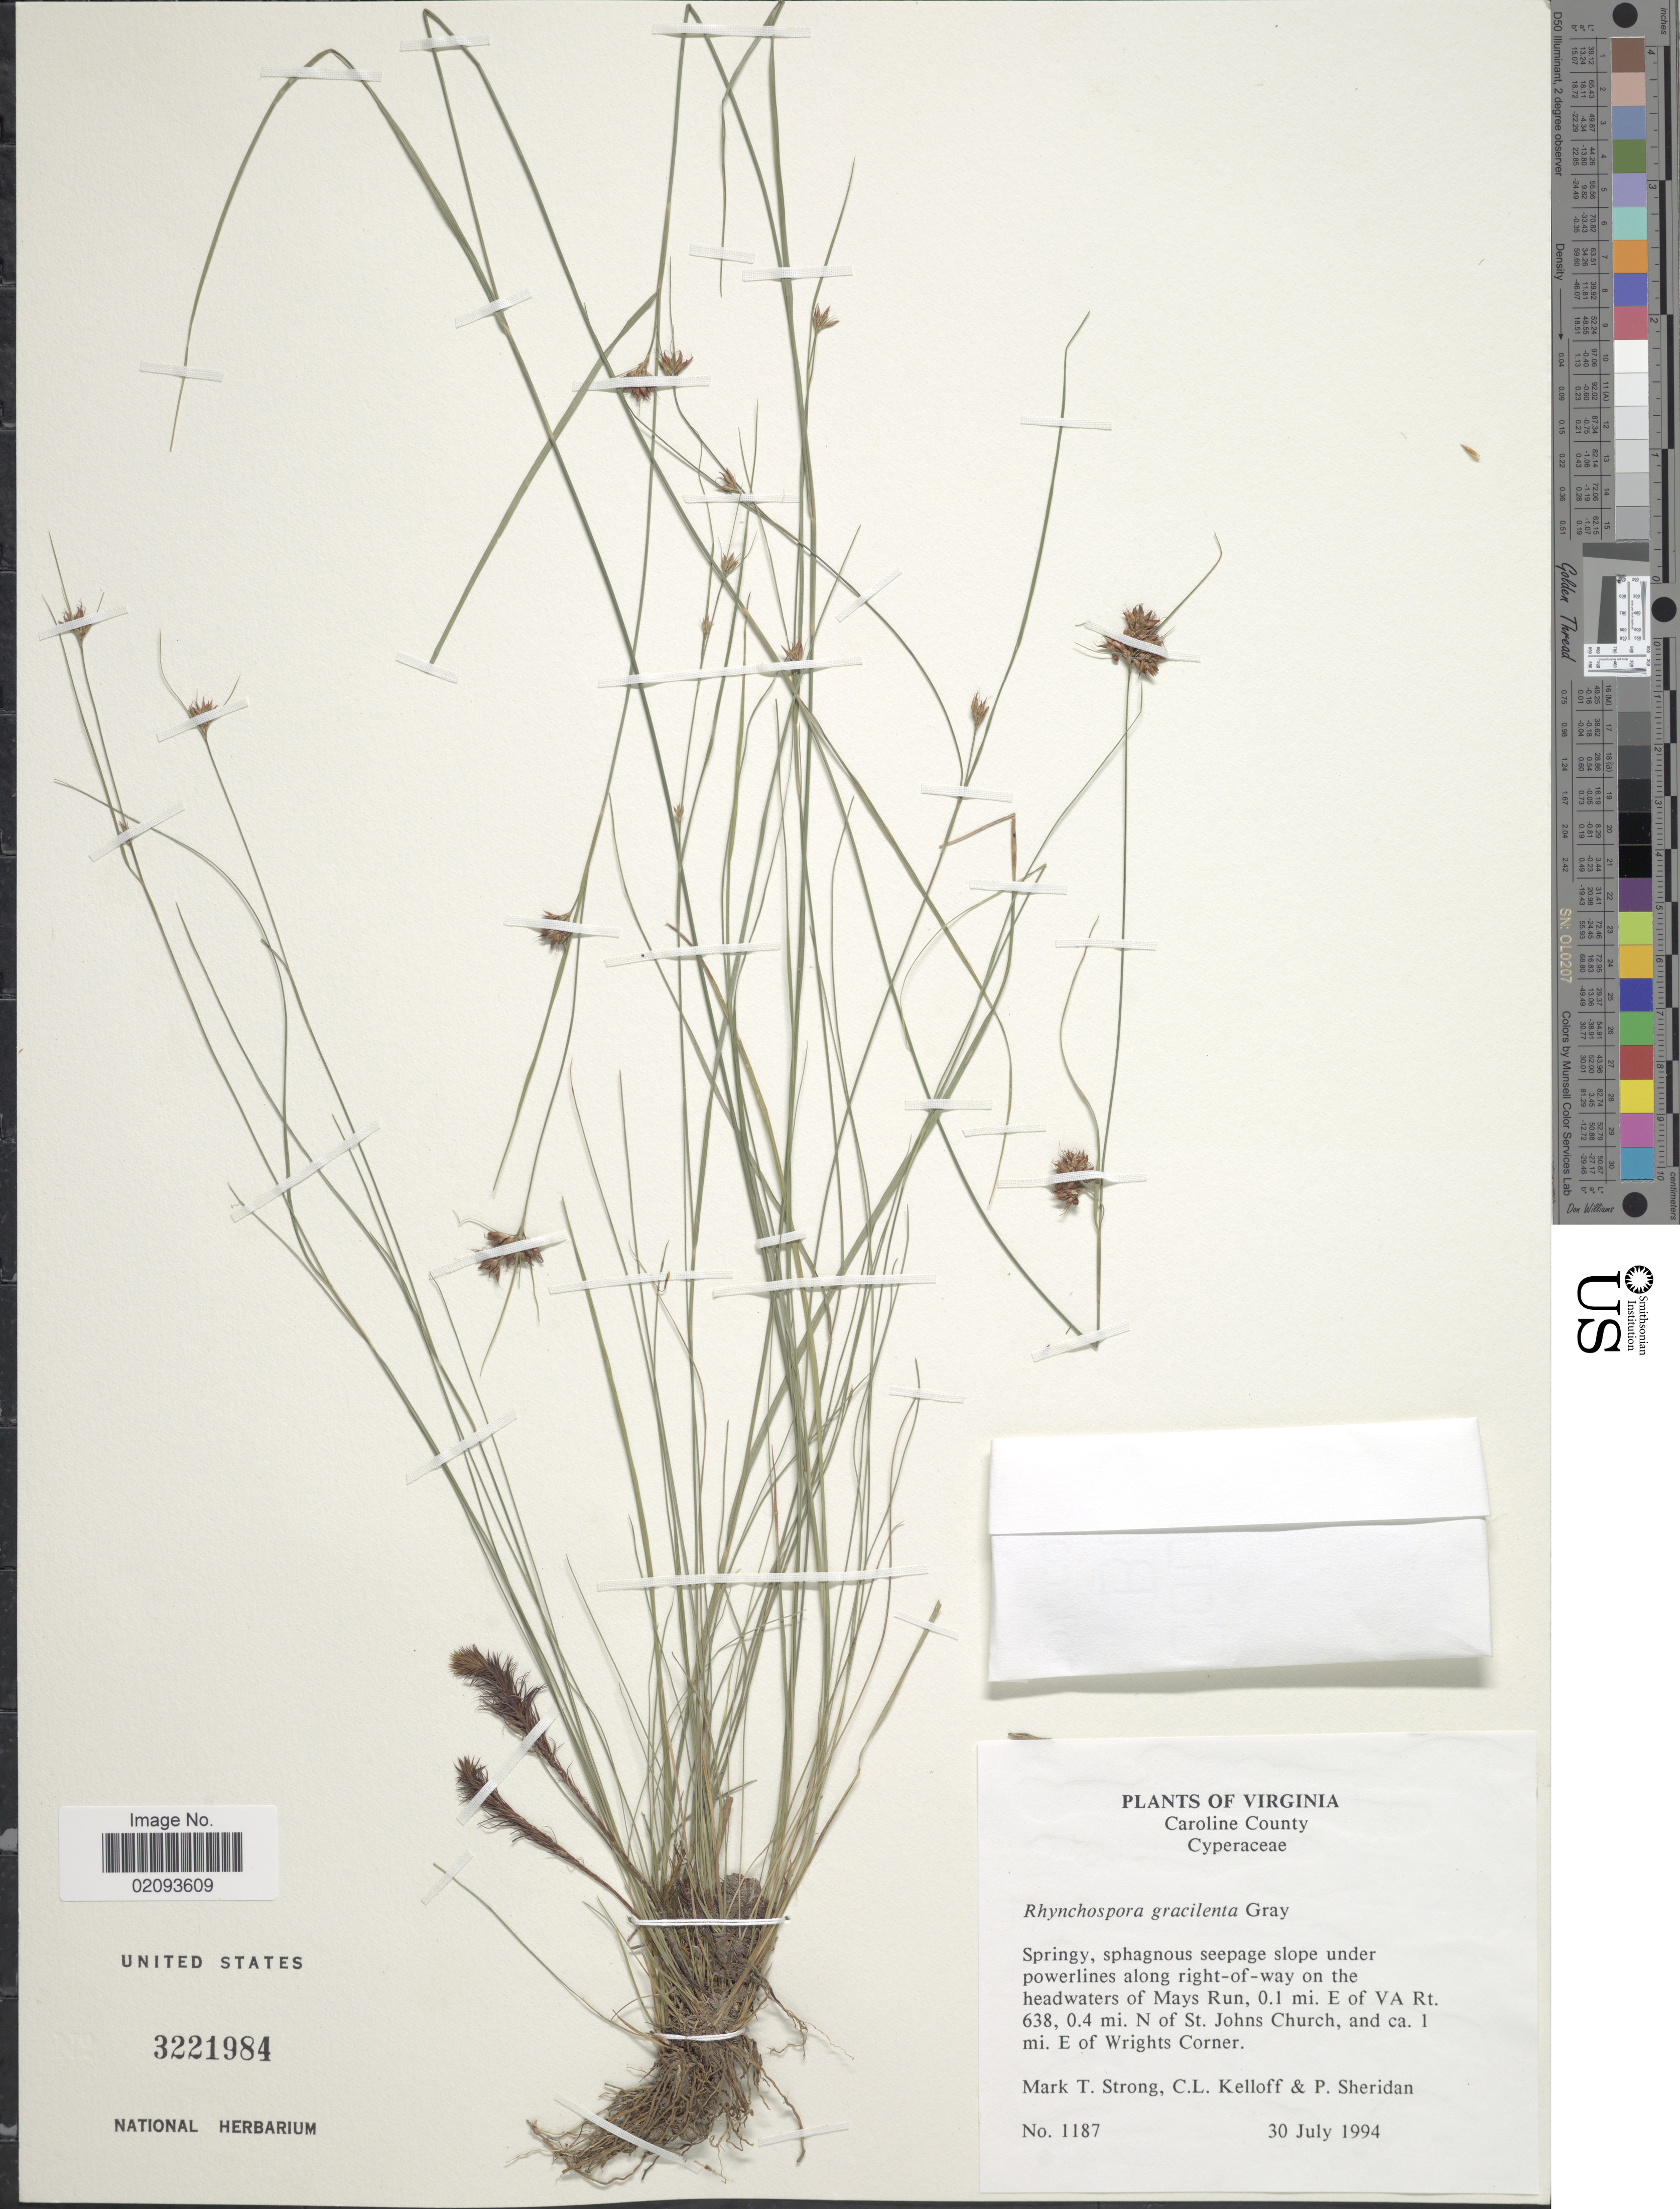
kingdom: Plantae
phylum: Tracheophyta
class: Liliopsida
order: Poales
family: Cyperaceae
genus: Rhynchospora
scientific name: Rhynchospora gracilenta A. Gray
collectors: M. T. Strong, C. L. Kelloff & P. Sheridan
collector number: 1187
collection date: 1994-07-30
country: United States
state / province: Virginia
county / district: Caroline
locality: Caroline County. Springy, sphagnous seepage slope under powerlines along right-of-way on the headwaters of Mays Run, 0.1 mi. E of VA Rt. 638, 0.4 mi. N of St. Johns Church, and ca. 1 mi. E of Wrights Corner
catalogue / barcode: US 3221984